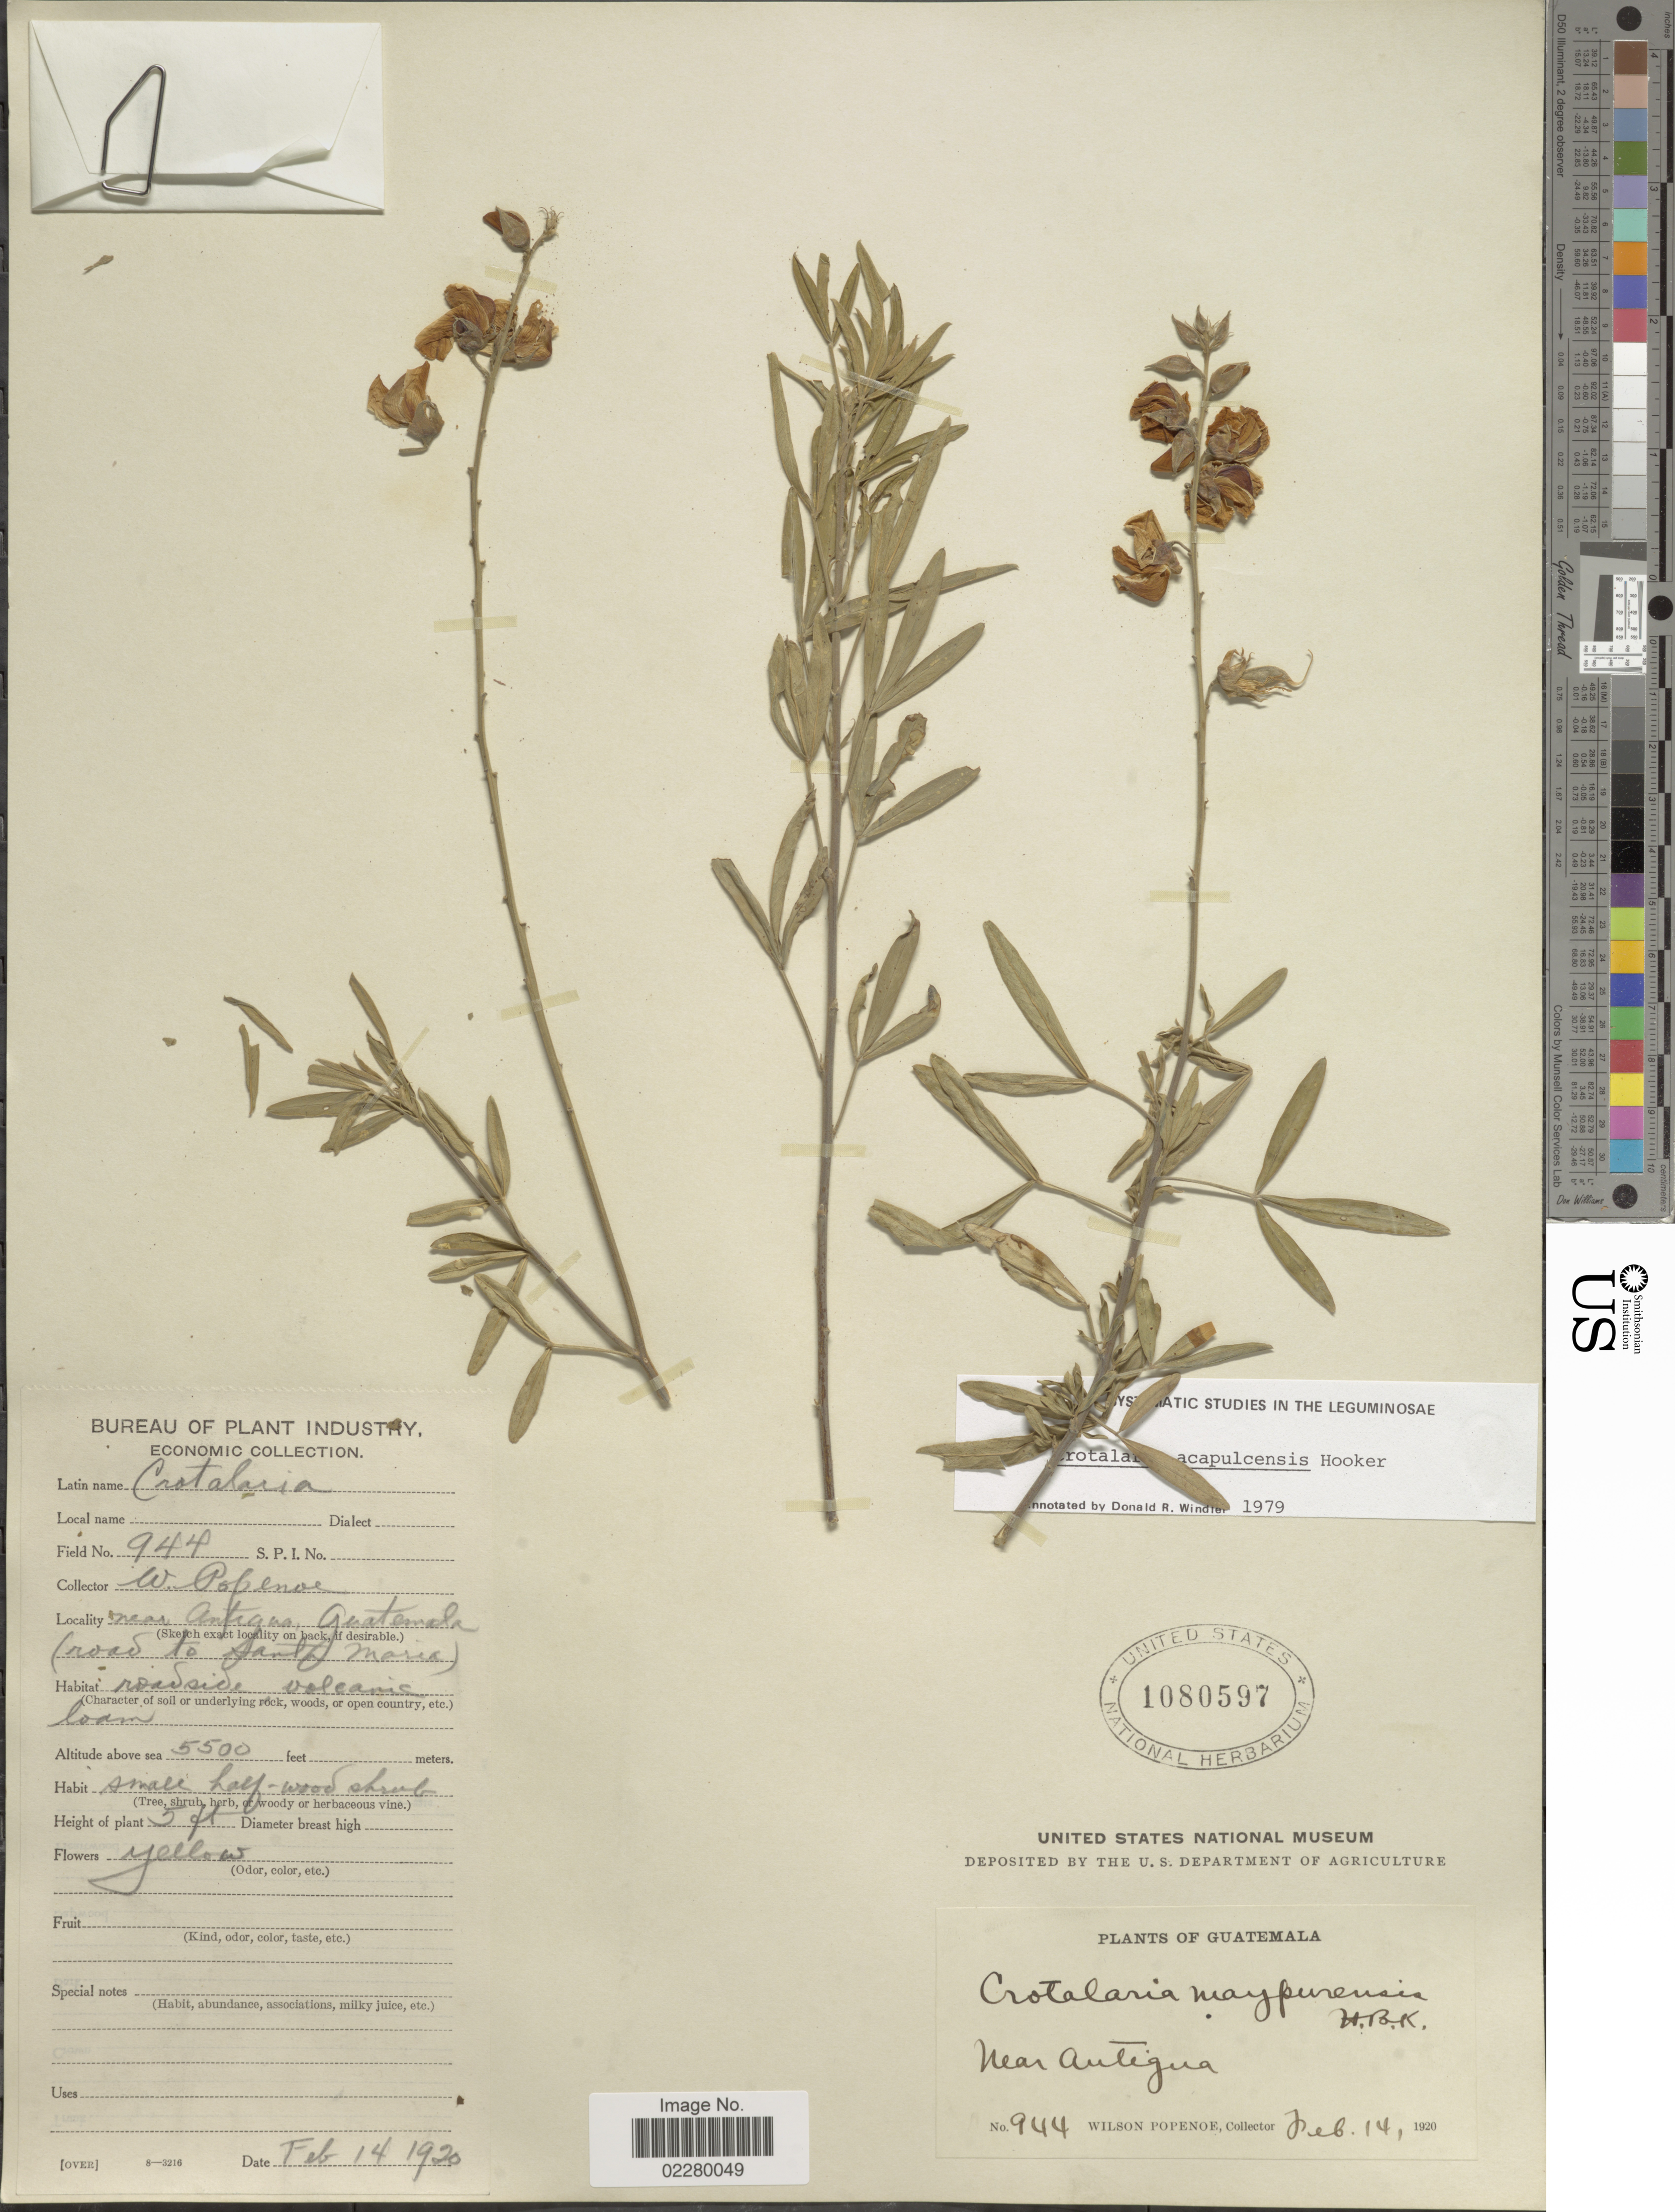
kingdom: Plantae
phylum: Tracheophyta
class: Magnoliopsida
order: Fabales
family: Fabaceae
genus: Crotalaria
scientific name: Crotalaria acapulcensis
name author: Hook. & Arn.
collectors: W. Popenoe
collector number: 944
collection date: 1920-02-14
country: Guatemala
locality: Near Antigua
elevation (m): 1676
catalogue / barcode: US 1080597